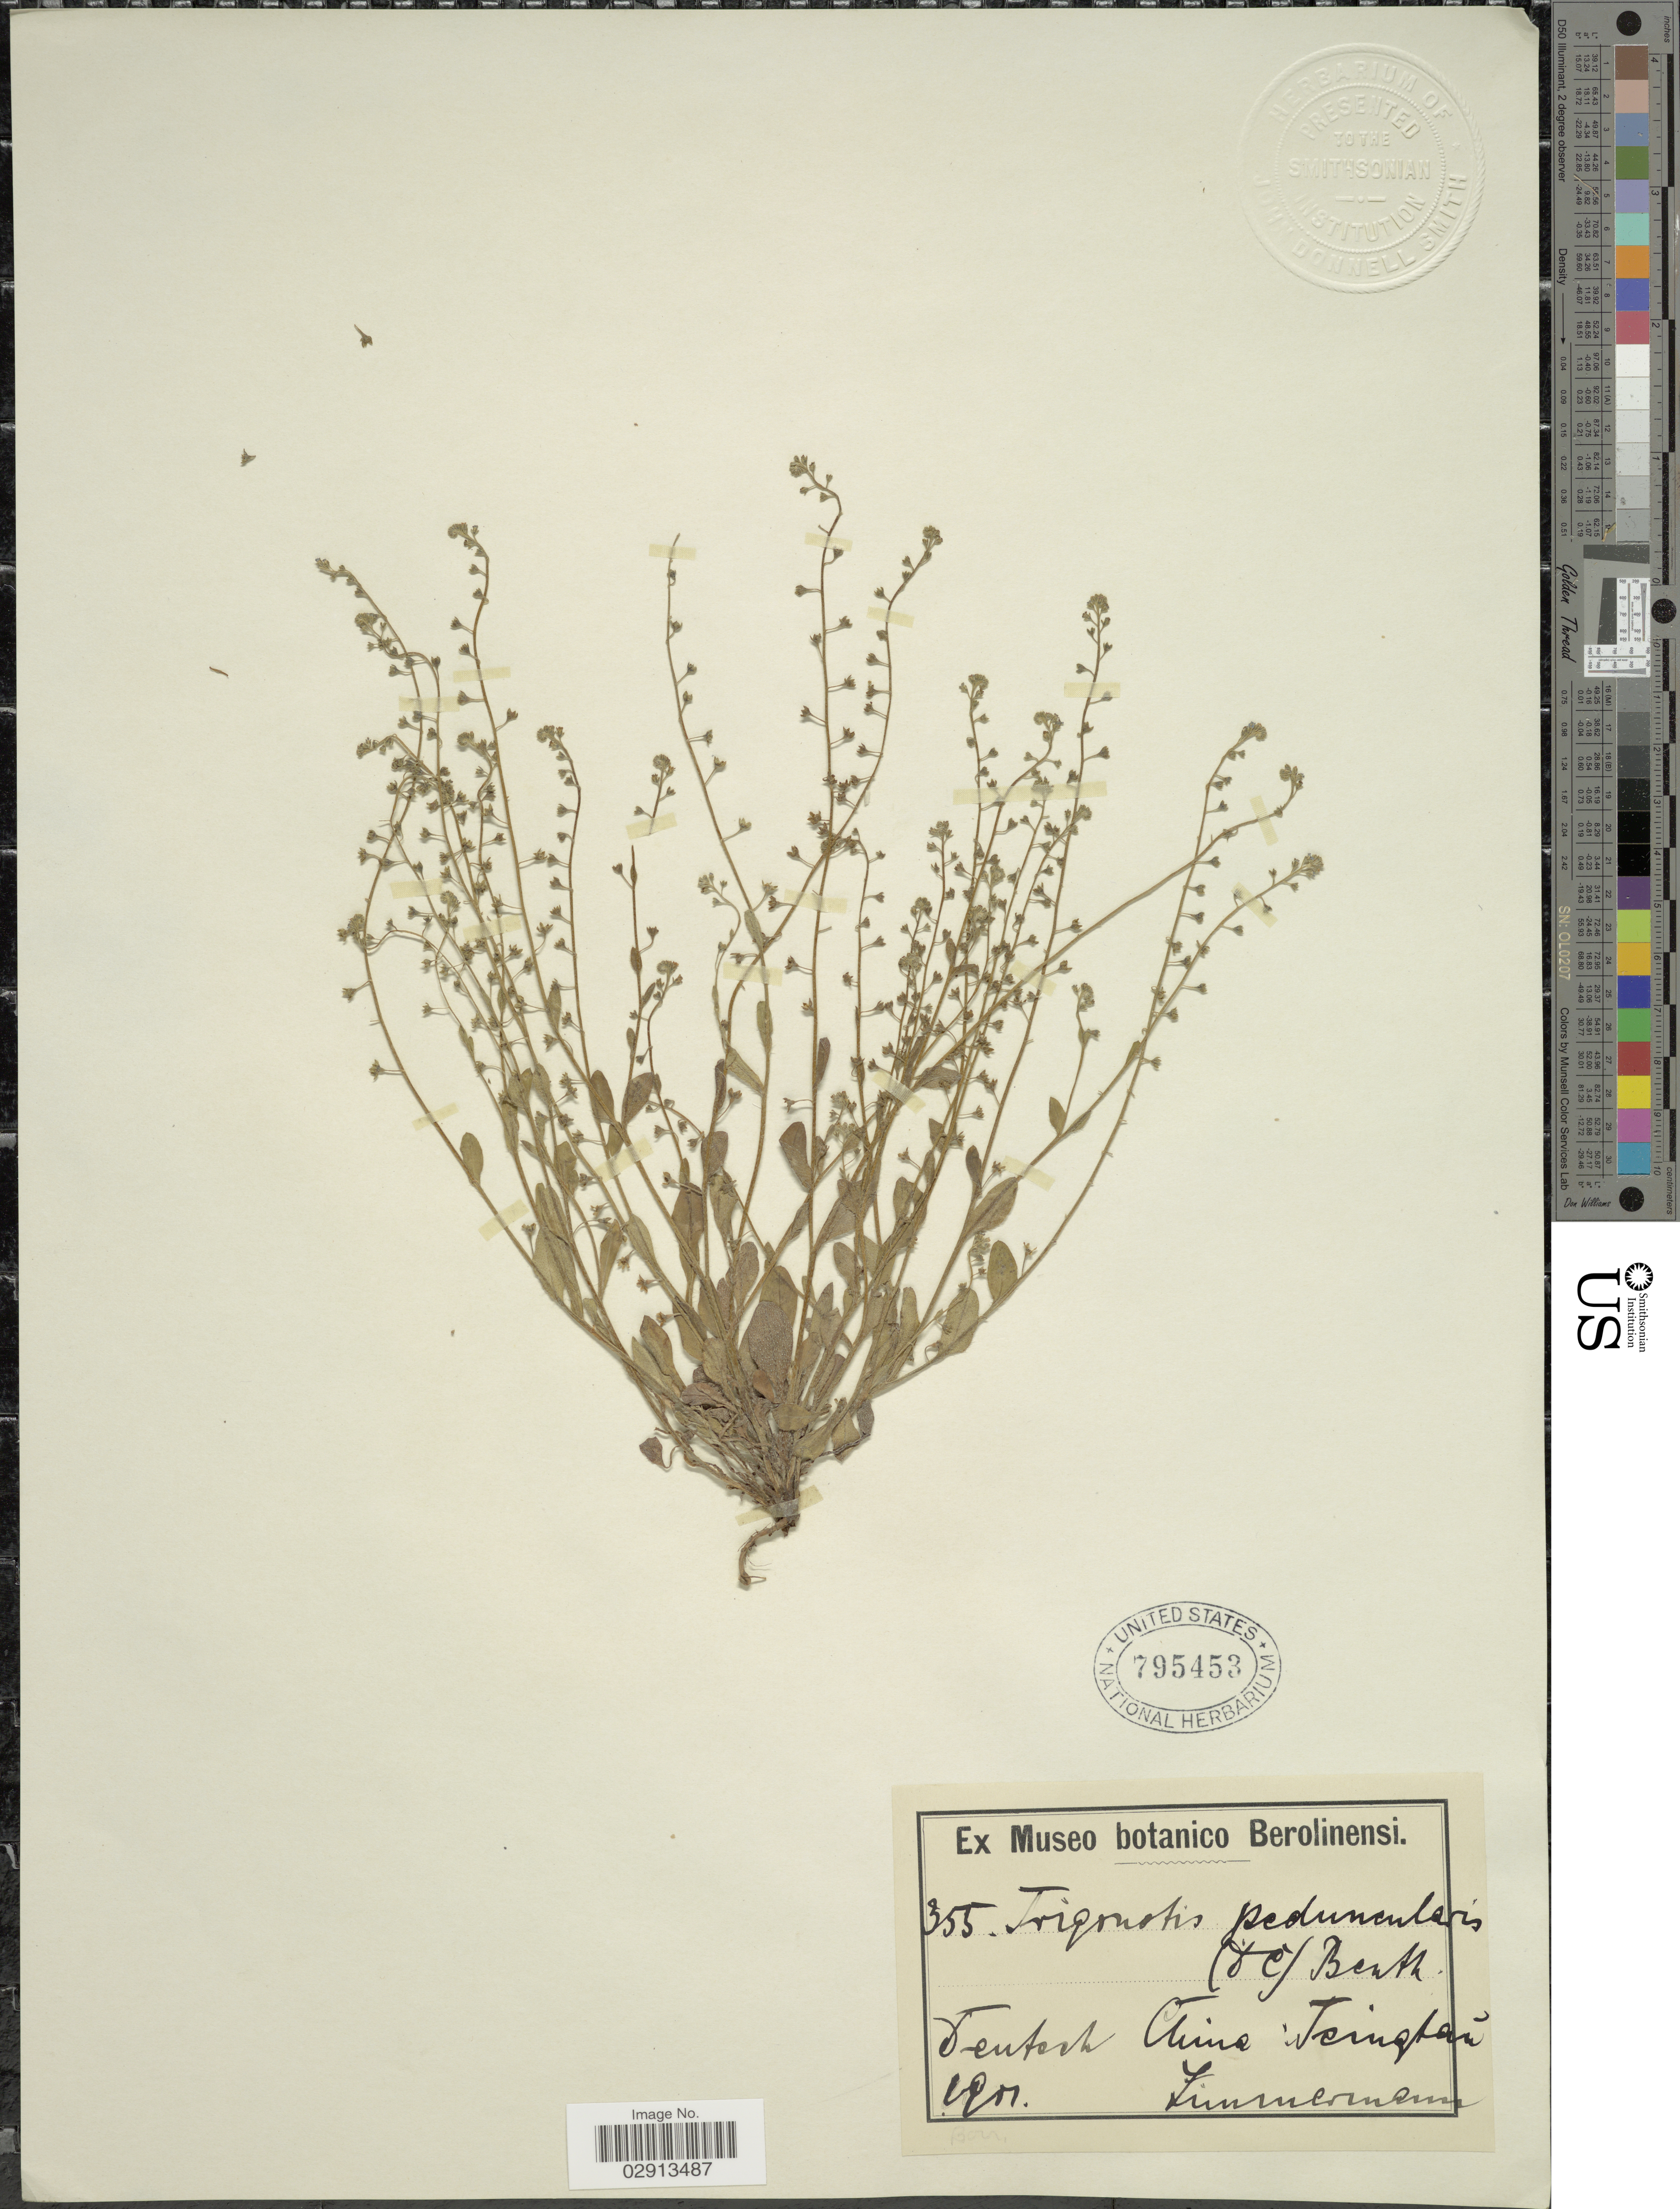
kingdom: Plantae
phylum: Tracheophyta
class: Magnoliopsida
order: Boraginales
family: Boraginaceae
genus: Trigonotis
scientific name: Trigonotis peduncularis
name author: (Trevis.) Benth. ex Baker et al.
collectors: -- Zimmerman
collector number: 355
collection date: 1901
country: China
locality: Deutsch China: Tsingtan.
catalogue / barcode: US 795453